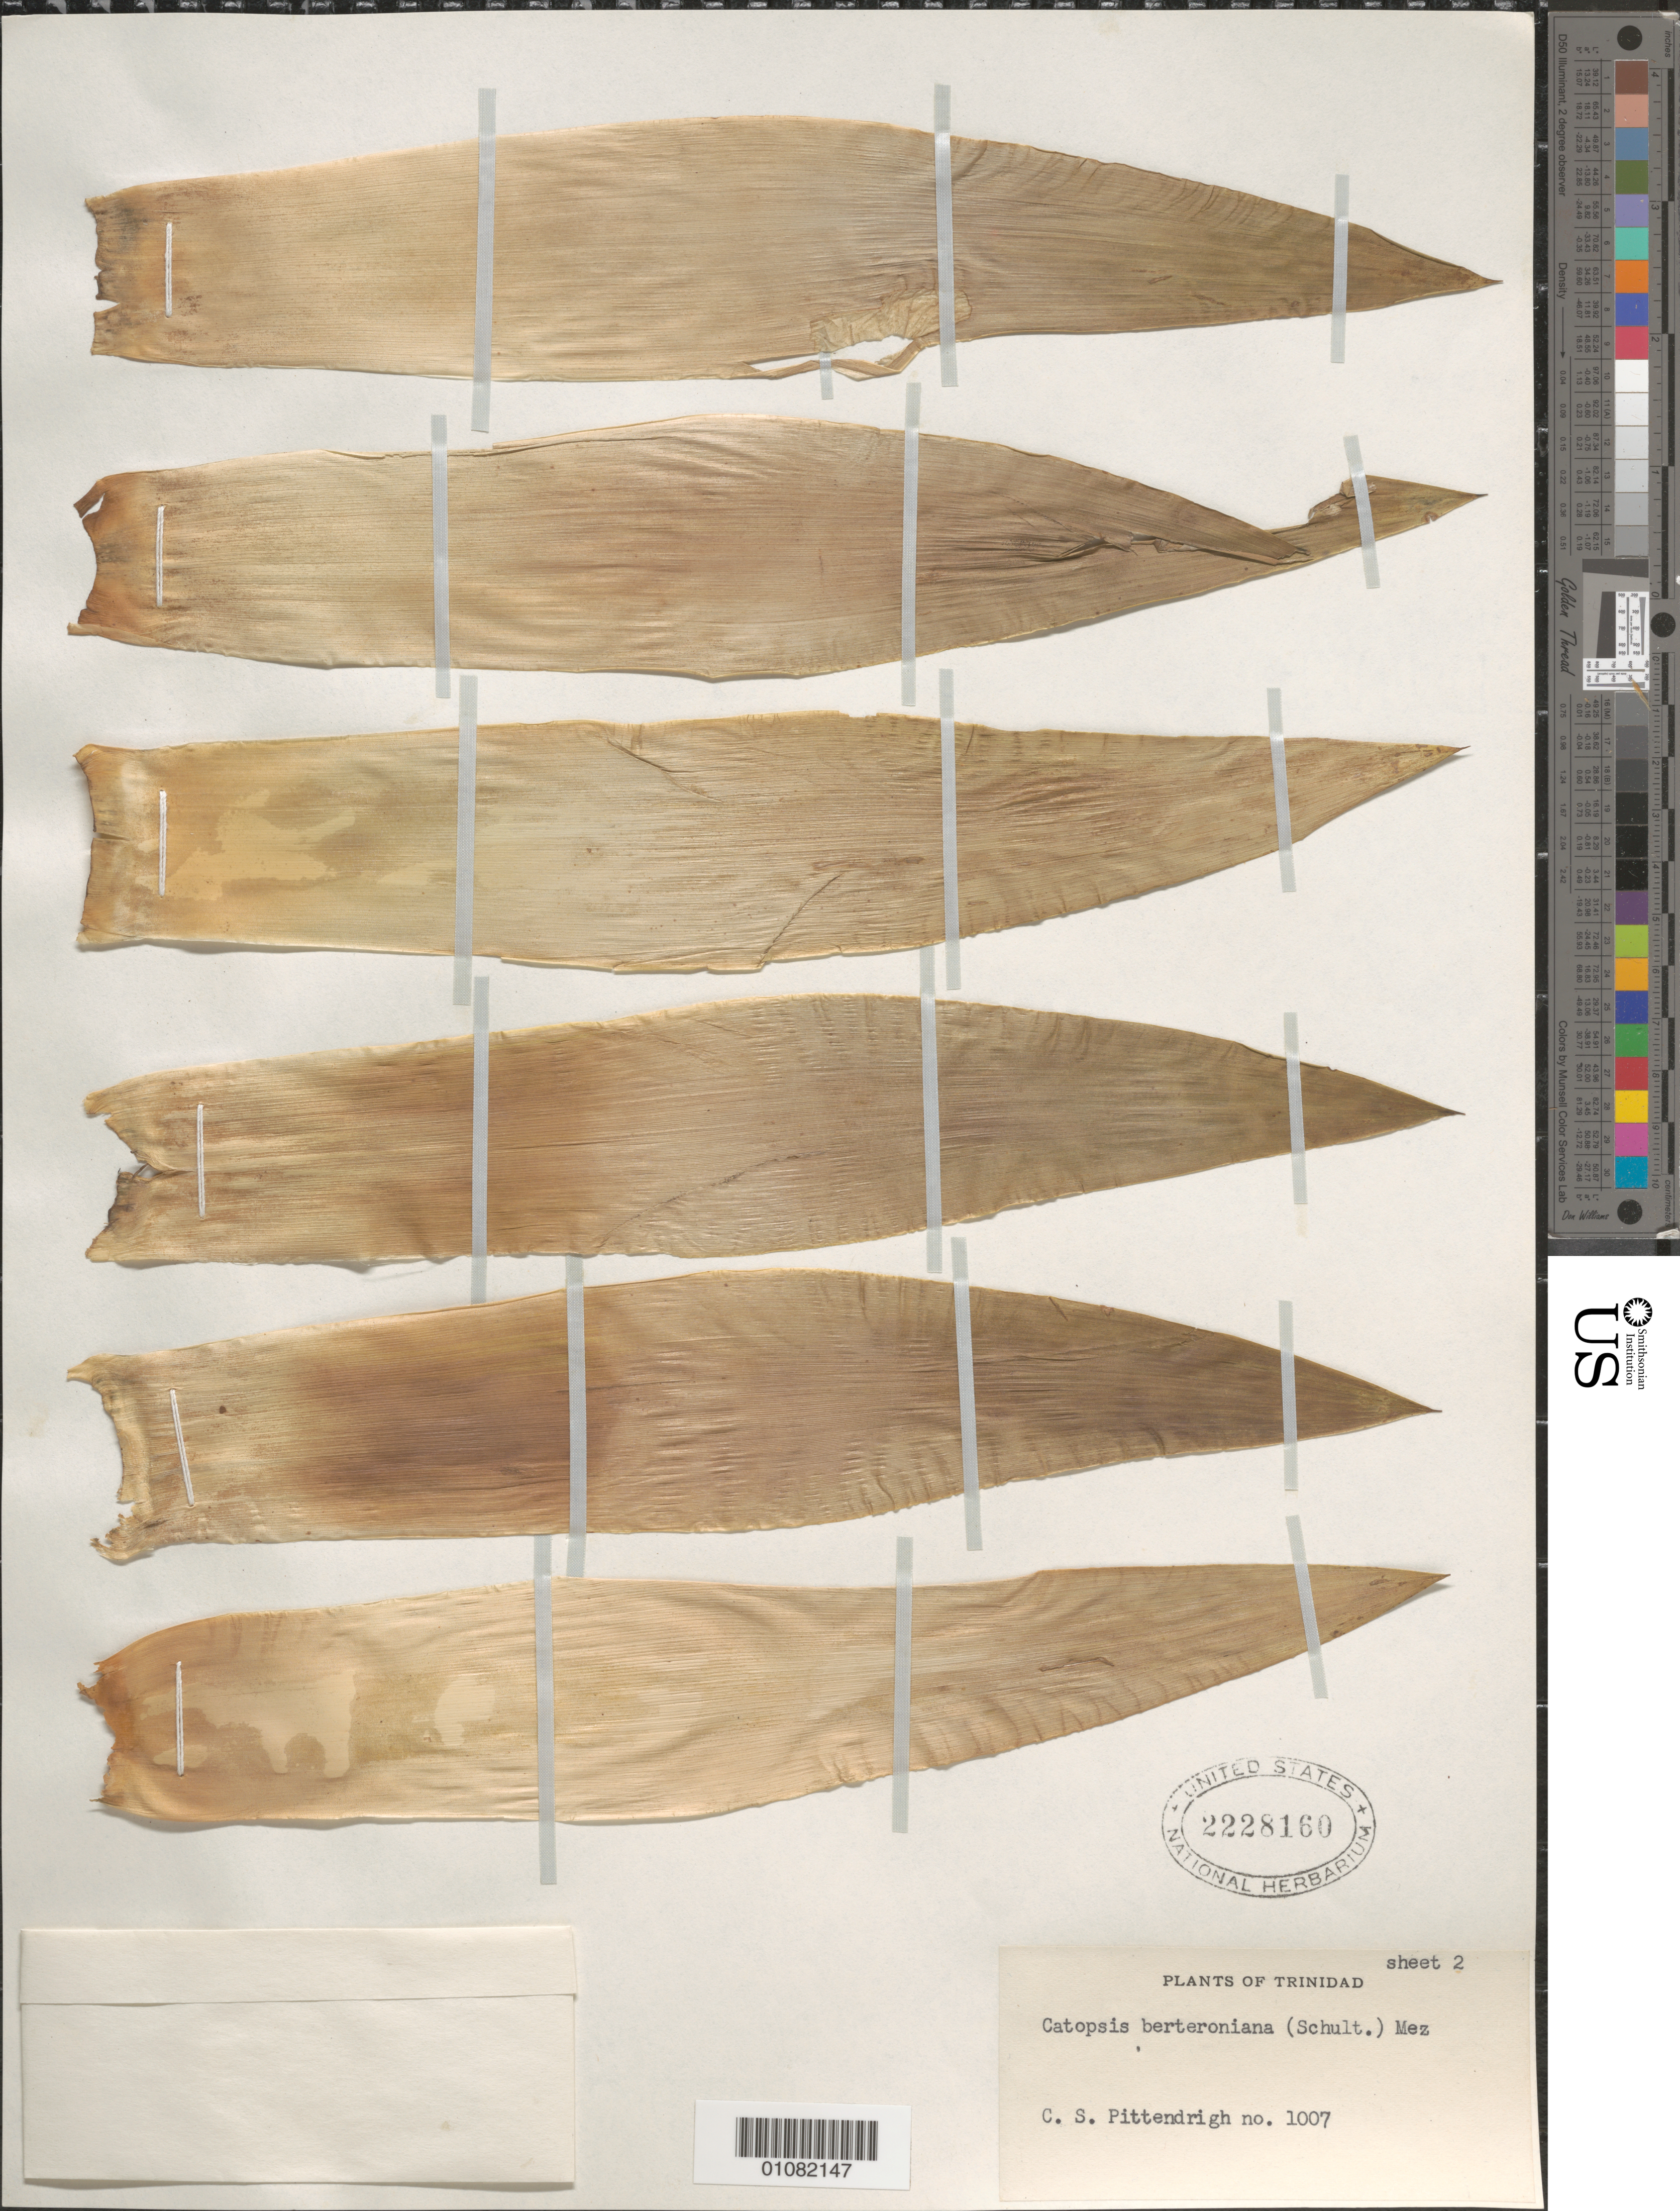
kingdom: Plantae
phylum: Tracheophyta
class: Liliopsida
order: Poales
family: Bromeliaceae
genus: Catopsis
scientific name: Catopsis berteroniana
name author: (Schult. & Schult. f.) Mez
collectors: C. S. Pittendrigh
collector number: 1007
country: Trinidad and Tobago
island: Trinidad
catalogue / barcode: US 2228160